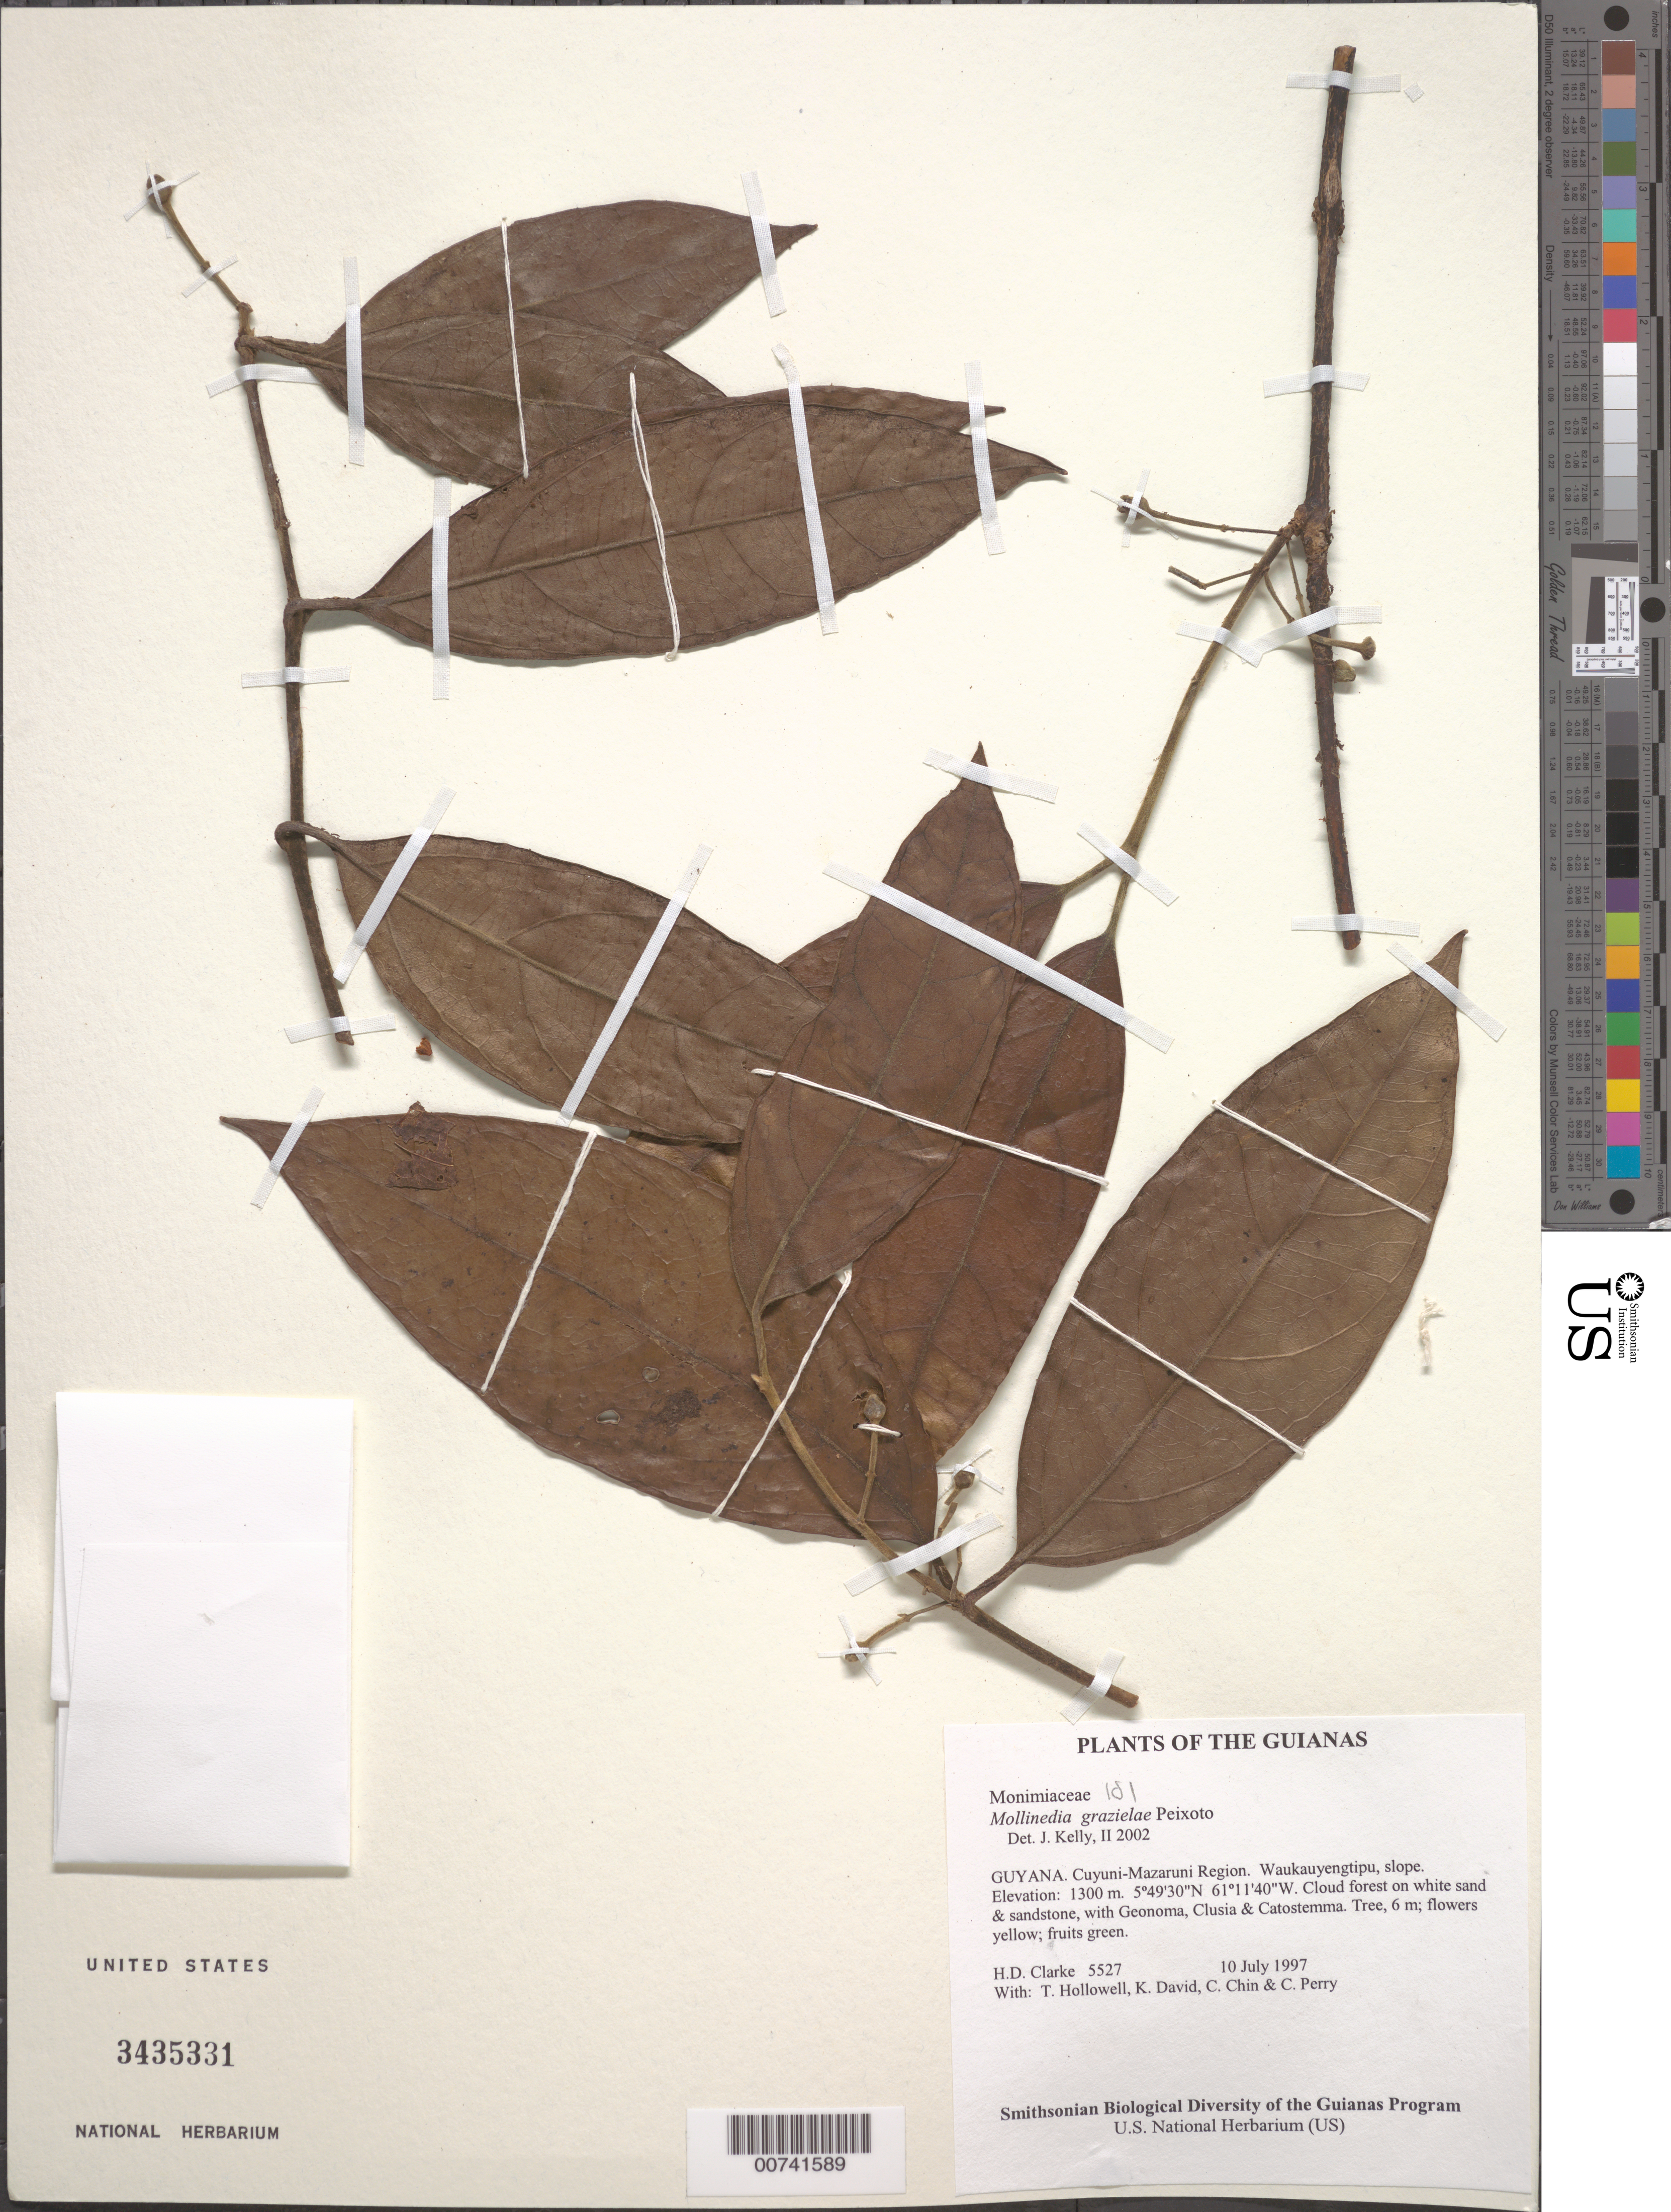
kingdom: Plantae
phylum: Tracheophyta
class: Magnoliopsida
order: Laurales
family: Monimiaceae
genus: Mollinedia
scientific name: Mollinedia grazielae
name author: Peixoto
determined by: Kelly, J.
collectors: H. D. Clarke, T. Hollowell, K. David, C. Chin & C. Perry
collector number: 5527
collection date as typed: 10 July 1997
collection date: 1997-07-10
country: Guyana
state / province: Cuyuni-Mazaruni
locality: Waukauyengtipu, slope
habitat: Cloud forest on white sand & sandstone, with Geonoma, Clusia & Catostemma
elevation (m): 1300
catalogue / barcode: US 3435331